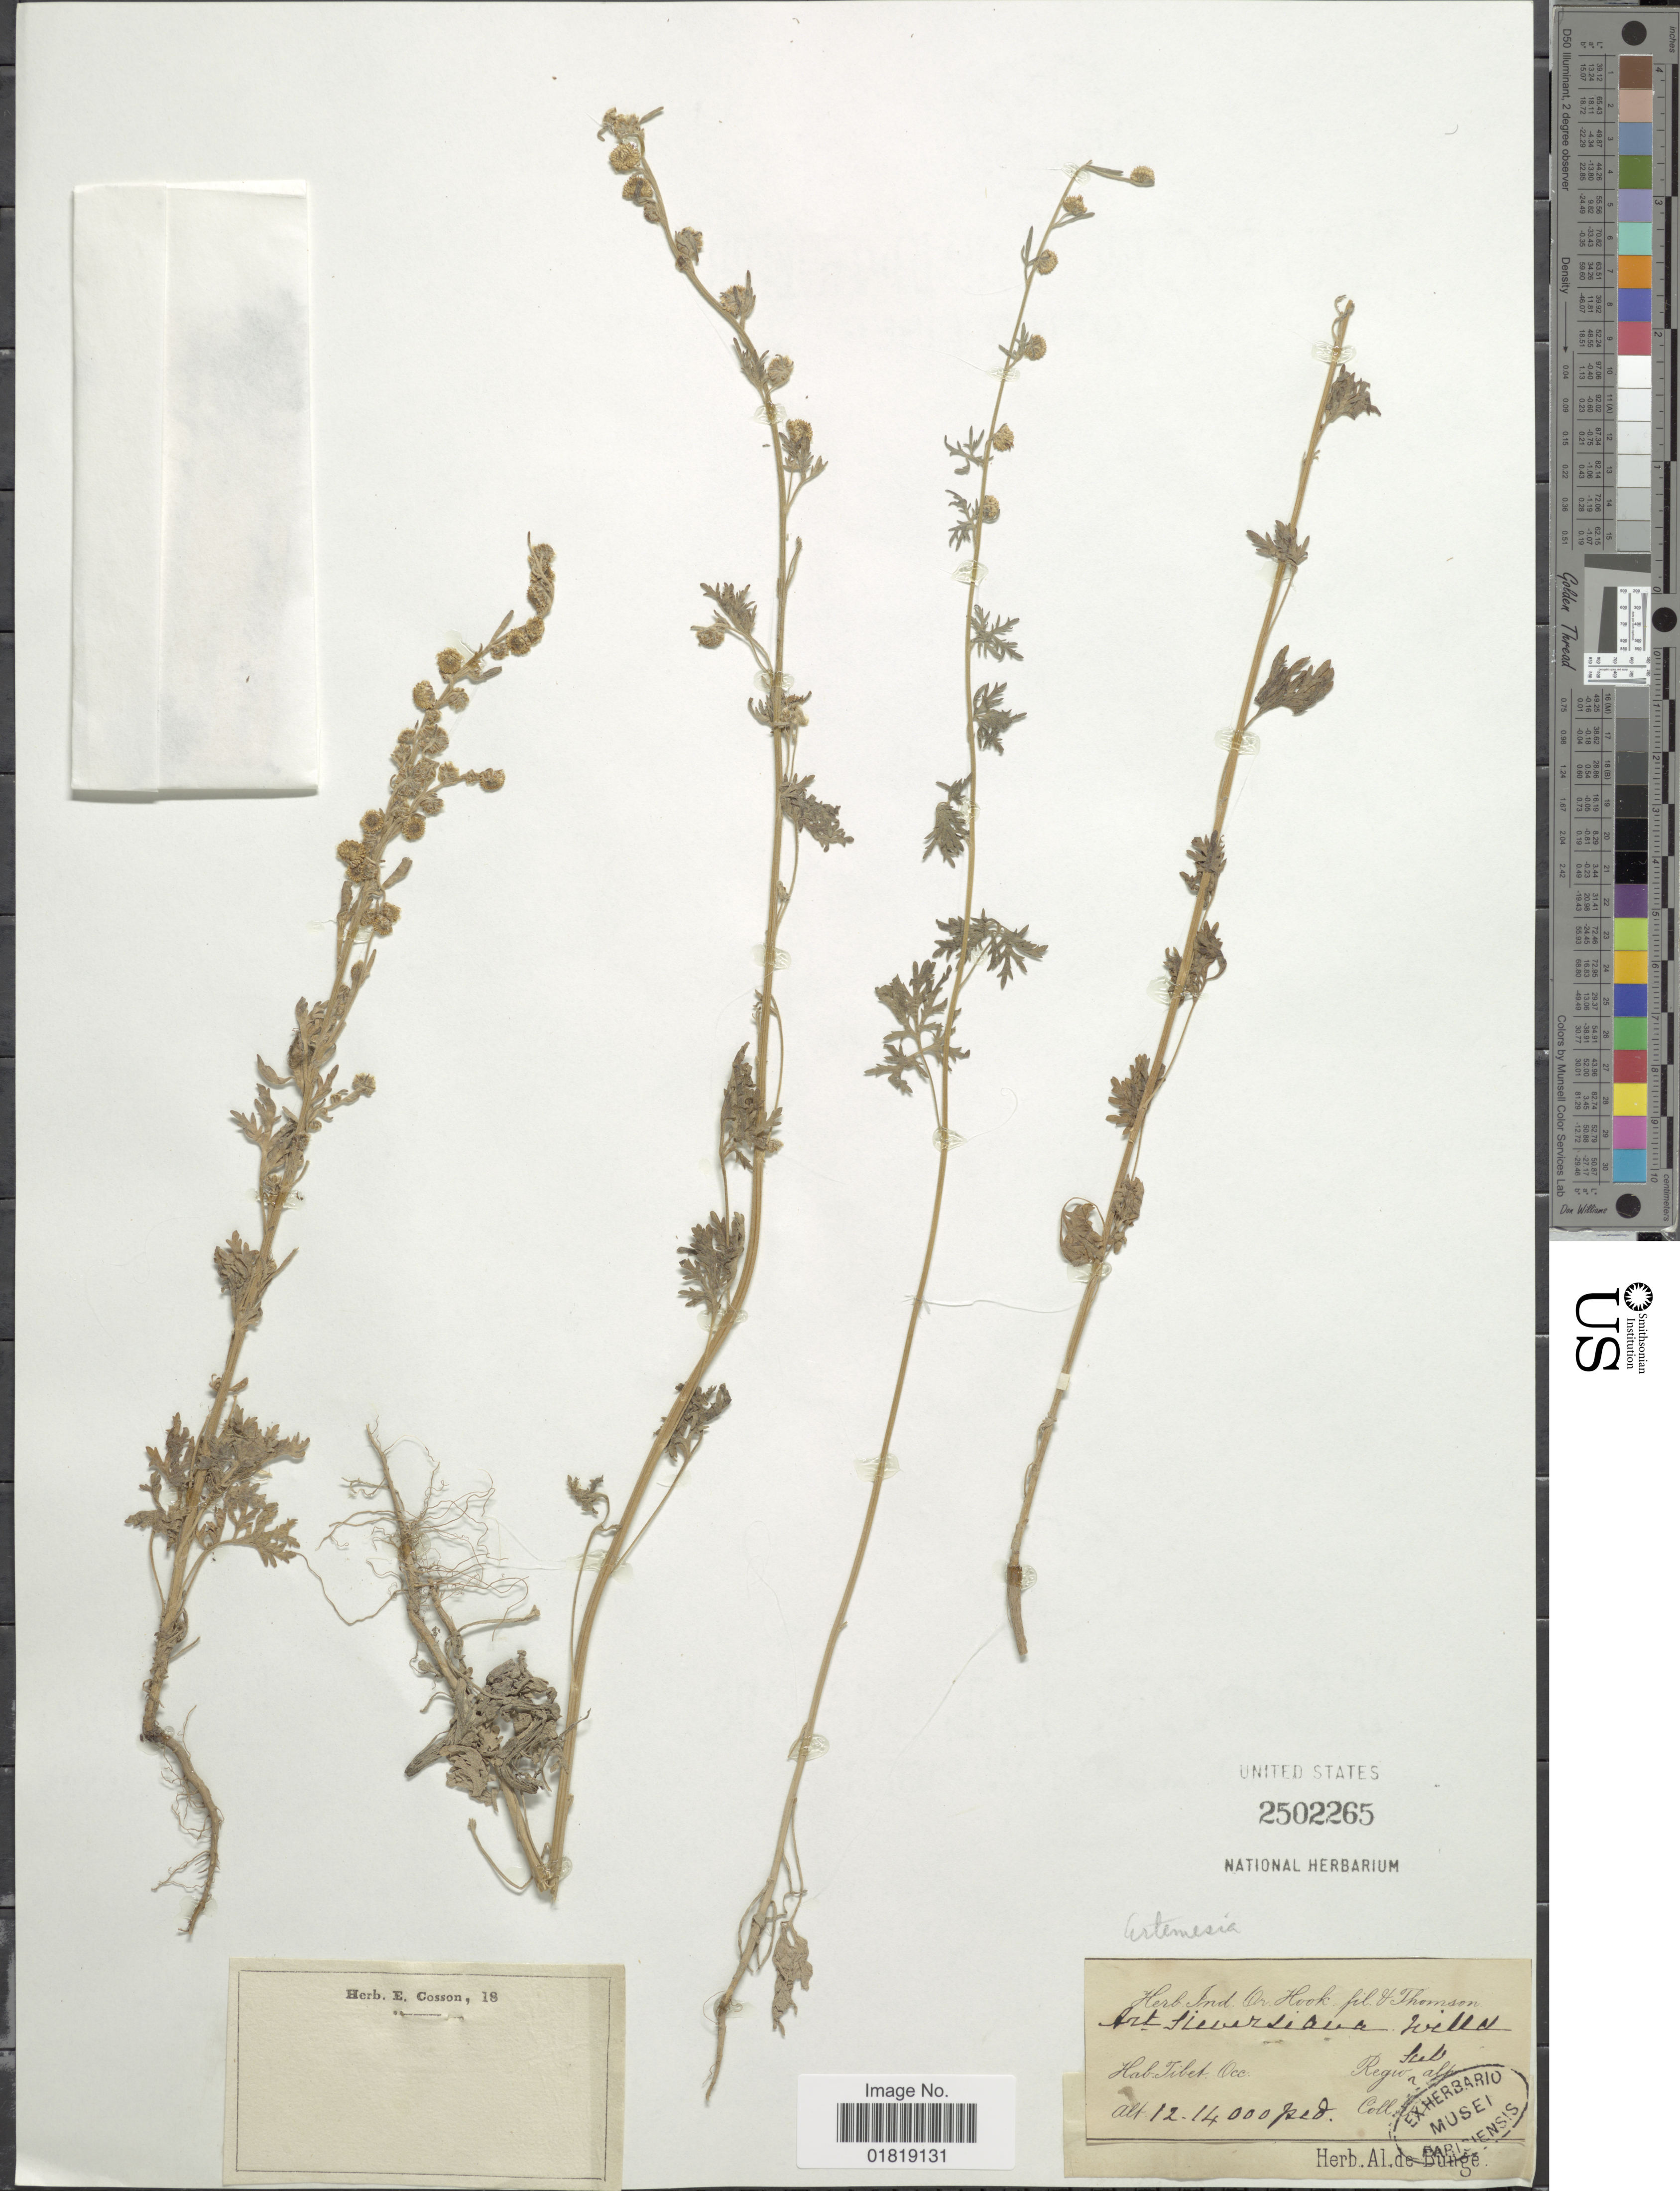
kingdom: Plantae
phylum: Tracheophyta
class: Magnoliopsida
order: Asterales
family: Asteraceae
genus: Artemisia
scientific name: Artemisia sieversiana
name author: Willd.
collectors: T. Thomson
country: China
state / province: Xizang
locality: Tibet Occ.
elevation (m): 3658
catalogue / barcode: US 2502265